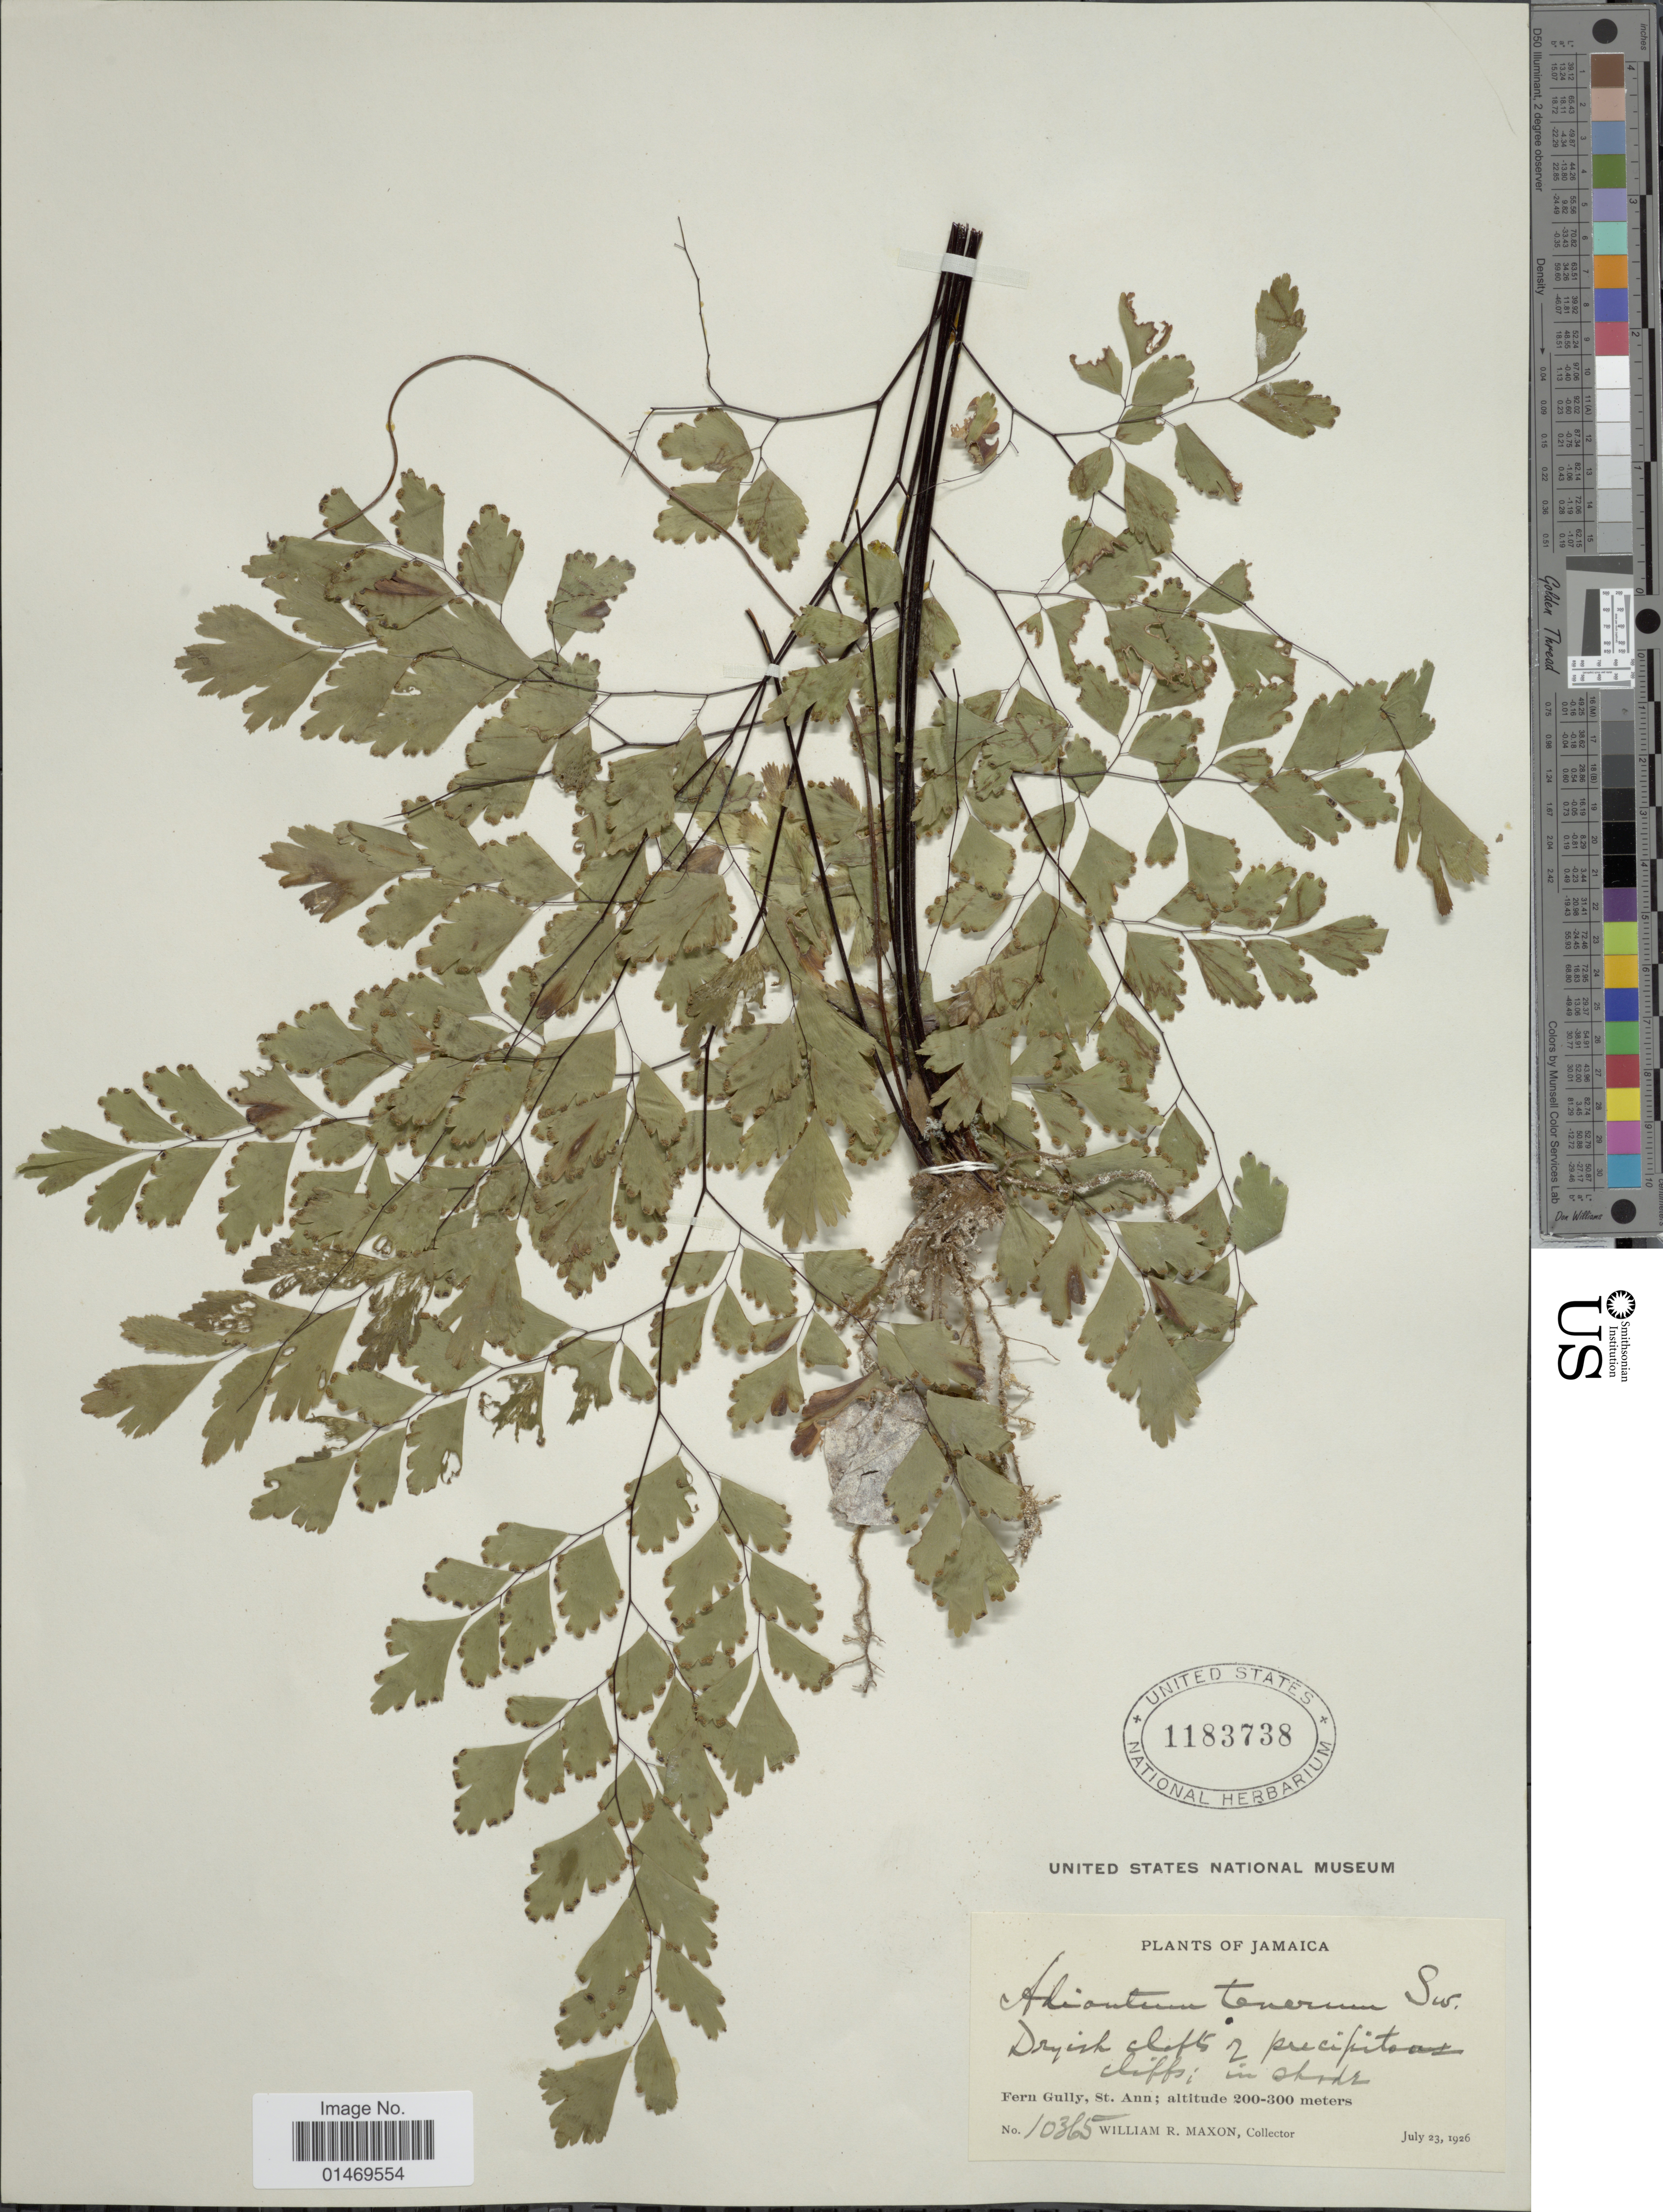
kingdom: Plantae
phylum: Tracheophyta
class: Polypodiopsida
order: Polypodiales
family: Pteridaceae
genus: Adiantum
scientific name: Adiantum tenerum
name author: Sw.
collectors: W. R. Maxon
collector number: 10365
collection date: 1926-07-23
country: Jamaica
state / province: Saint Ann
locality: Fern Gully, St. Ann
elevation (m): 200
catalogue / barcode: US 1183738